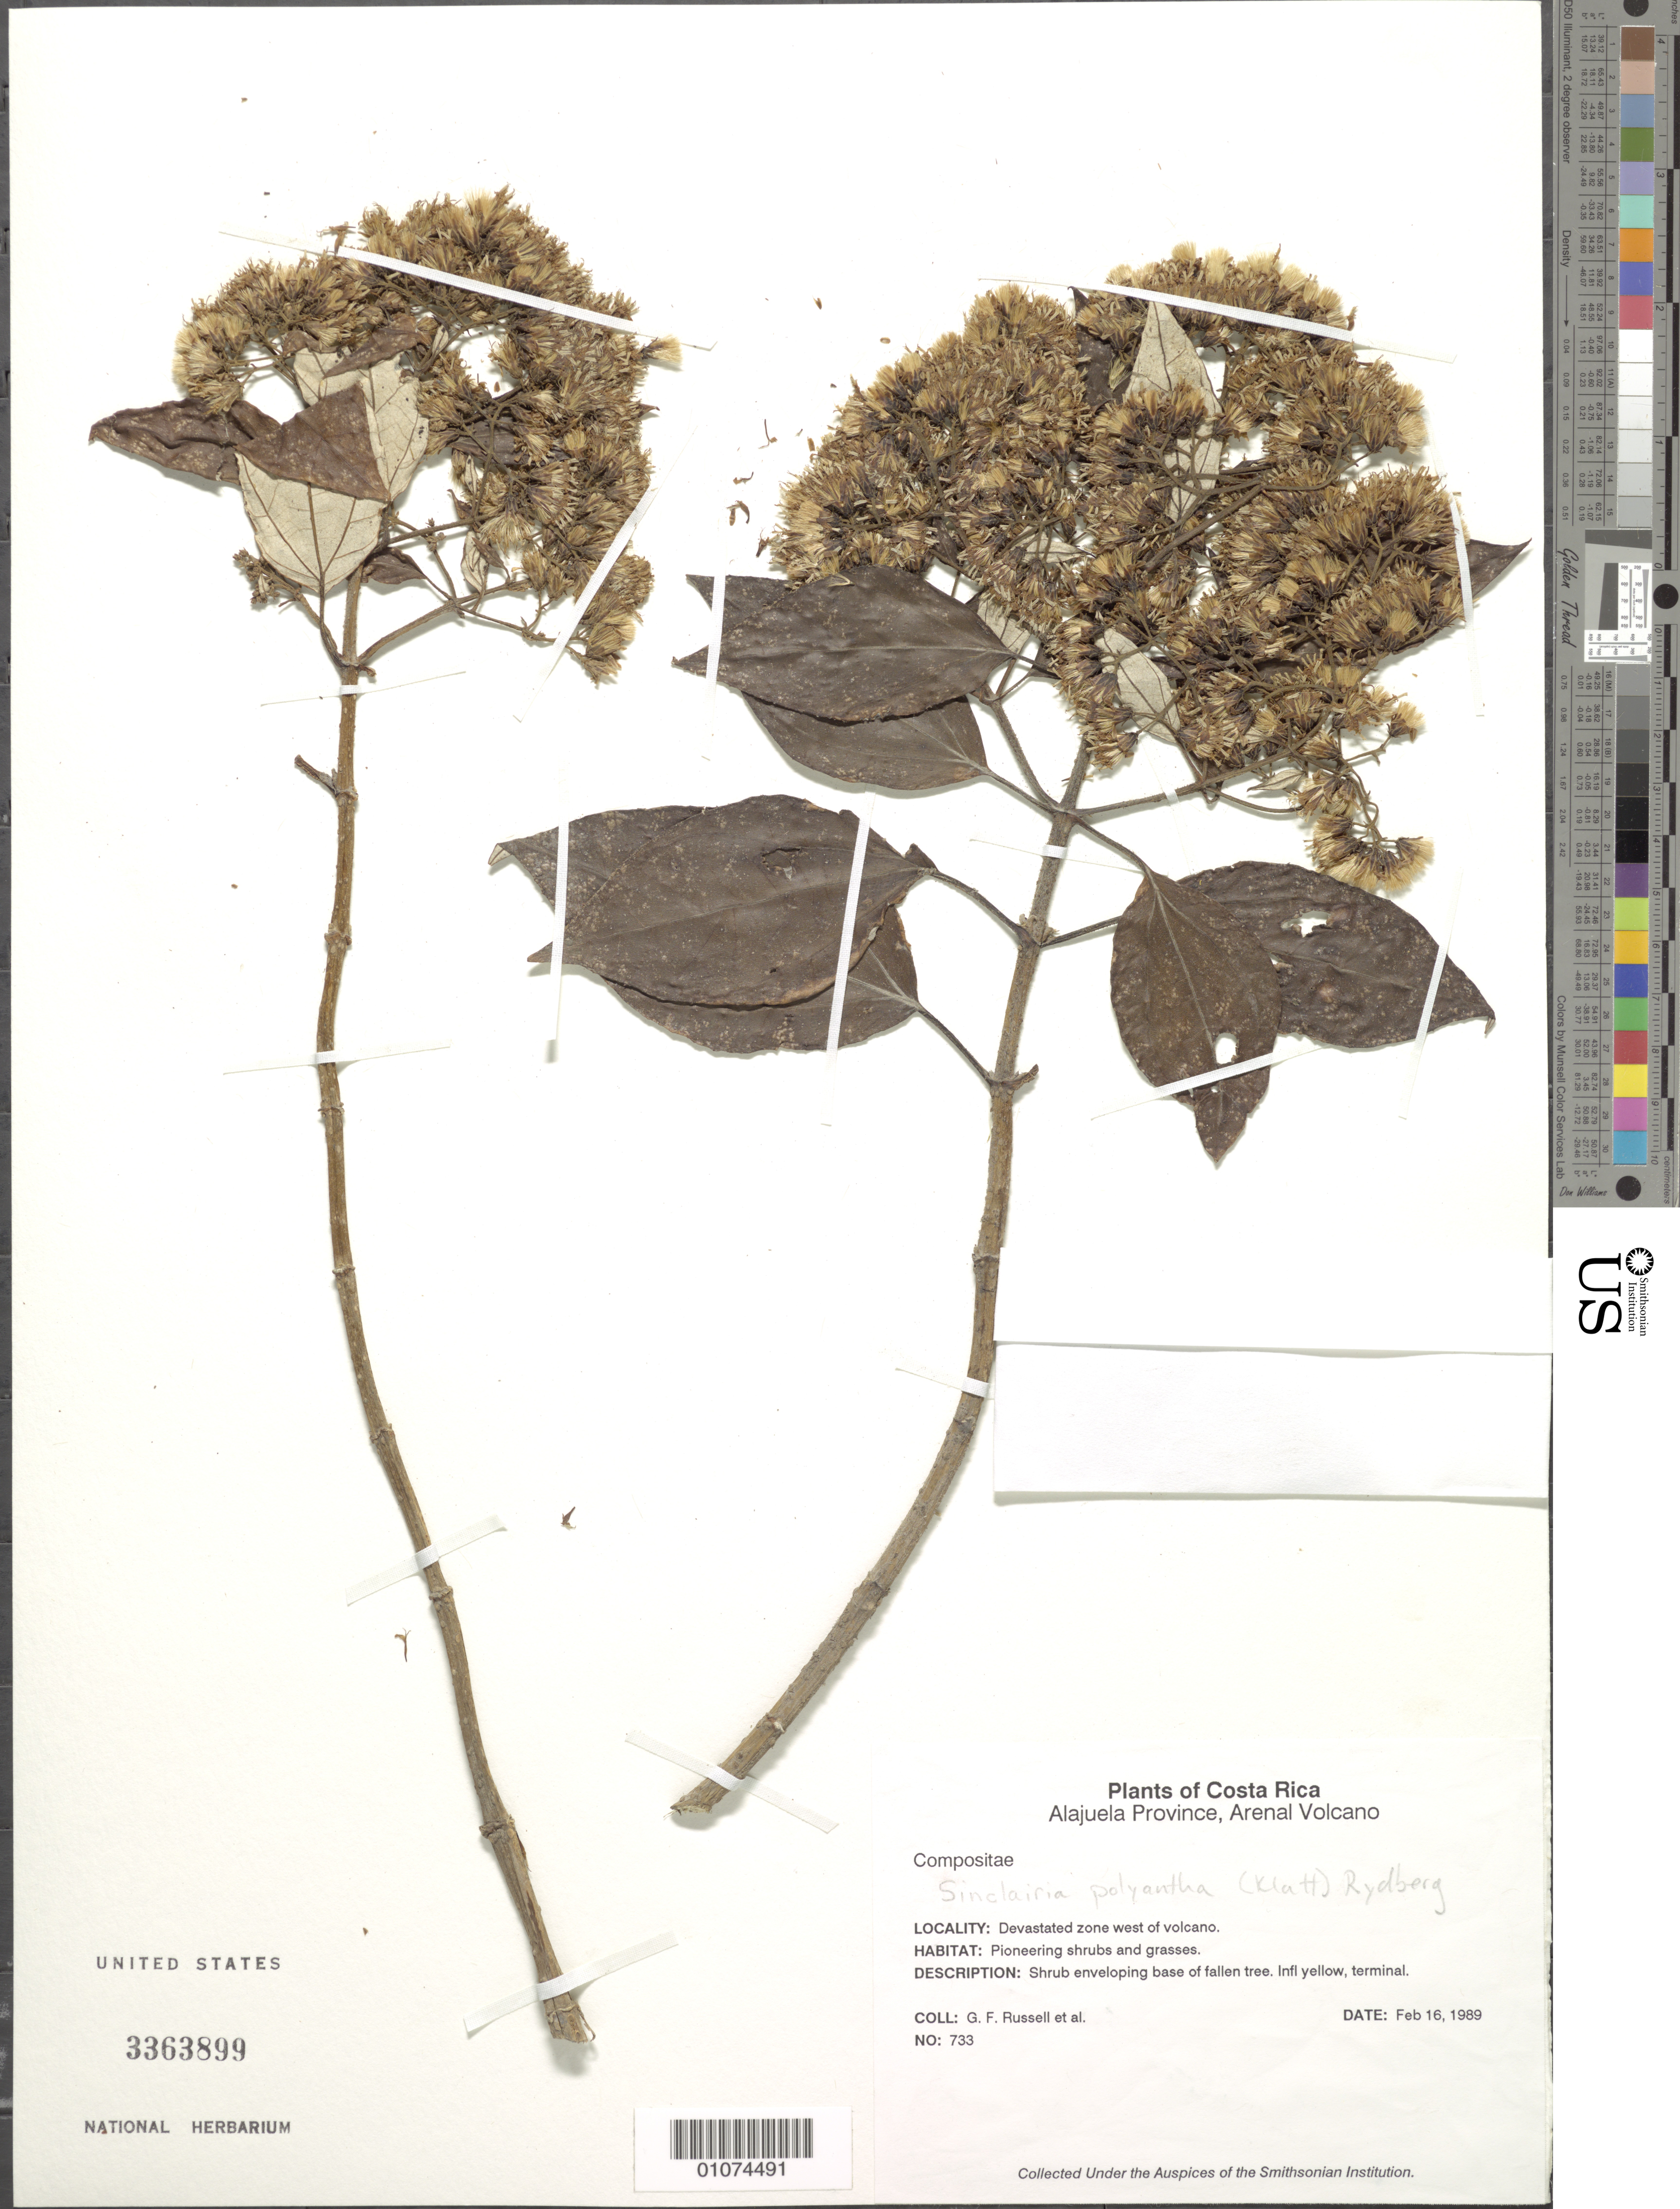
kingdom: Plantae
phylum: Tracheophyta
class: Magnoliopsida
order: Asterales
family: Asteraceae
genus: Sinclairia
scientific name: Sinclairia polyantha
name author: (Klatt) Rydb.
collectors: G. Russell & et al.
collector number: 733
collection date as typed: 16 February 1989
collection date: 1989-02-16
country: Costa Rica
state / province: Alajuela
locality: Alajuela Province, Arenal Volcano, devastated zone west of volcano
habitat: Pioneering shrubs and grasses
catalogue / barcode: US 3363899